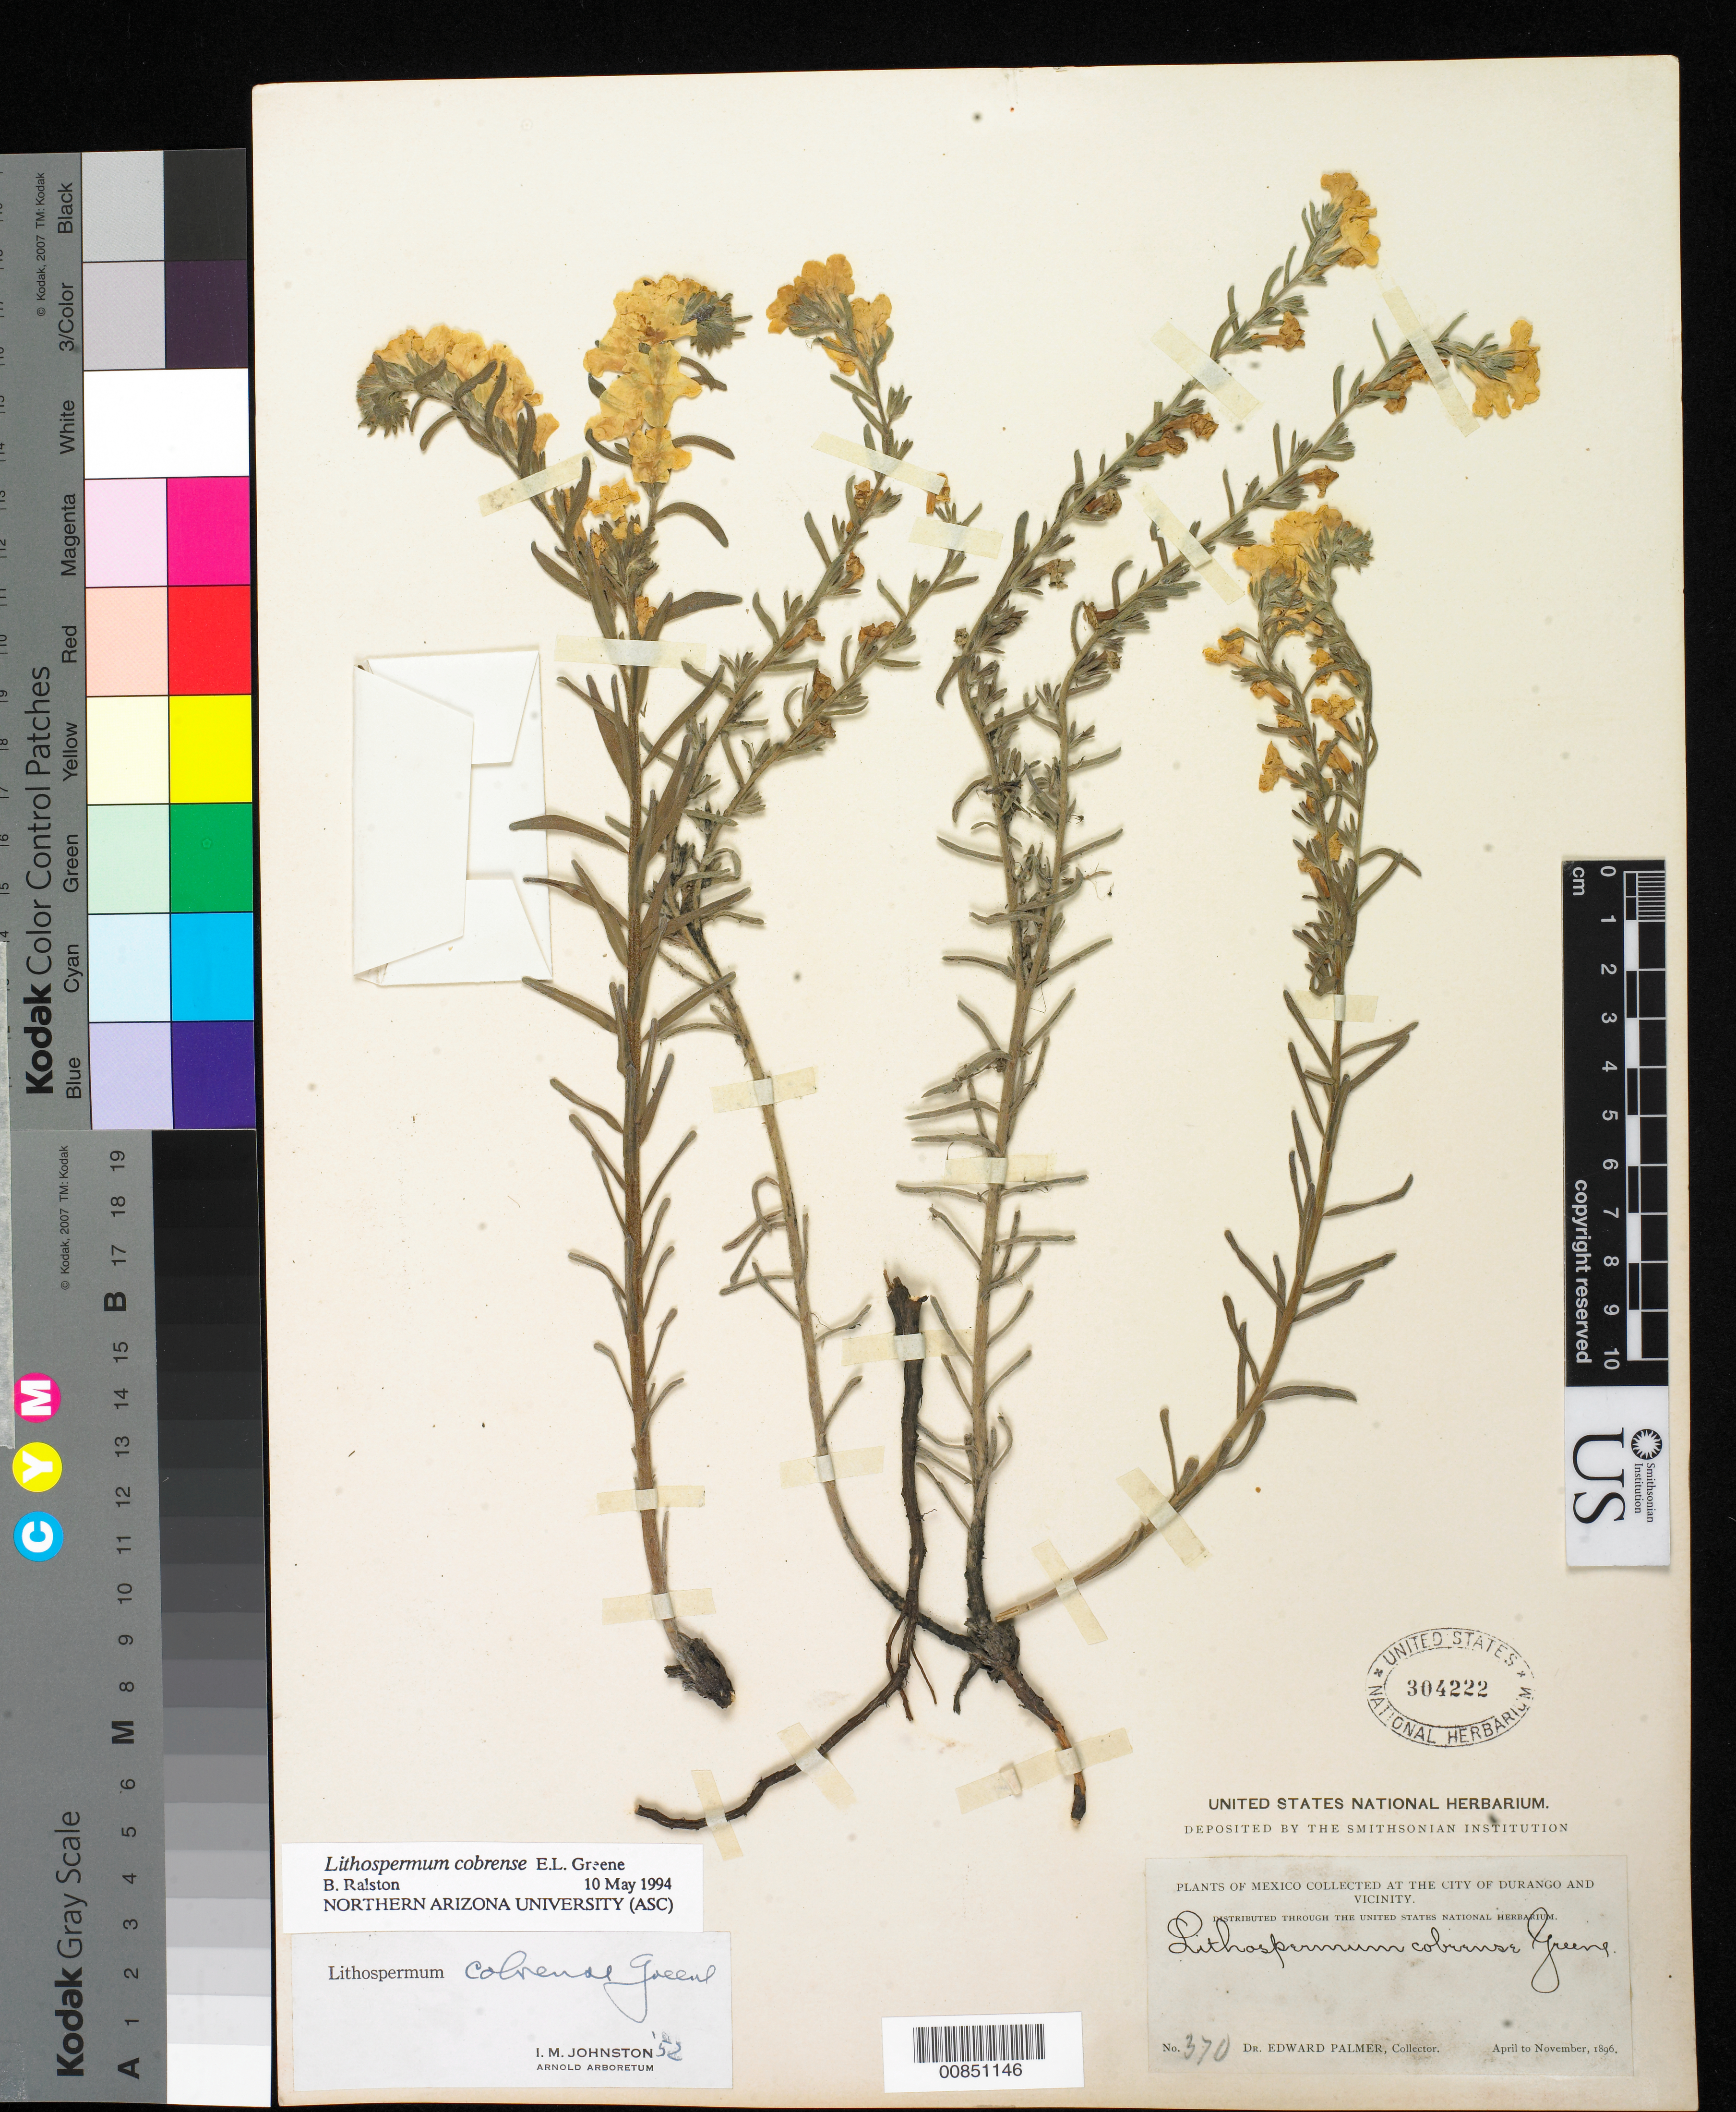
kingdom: Plantae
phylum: Tracheophyta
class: Magnoliopsida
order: Boraginales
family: Boraginaceae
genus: Lithospermum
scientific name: Lithospermum cobrense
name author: Greene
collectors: E. Palmer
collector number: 370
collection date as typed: Apr 1896 to -- Nov 1896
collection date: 1896-04/1896-11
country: Mexico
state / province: Durango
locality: City of Durango and vicinity.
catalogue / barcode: US 304222